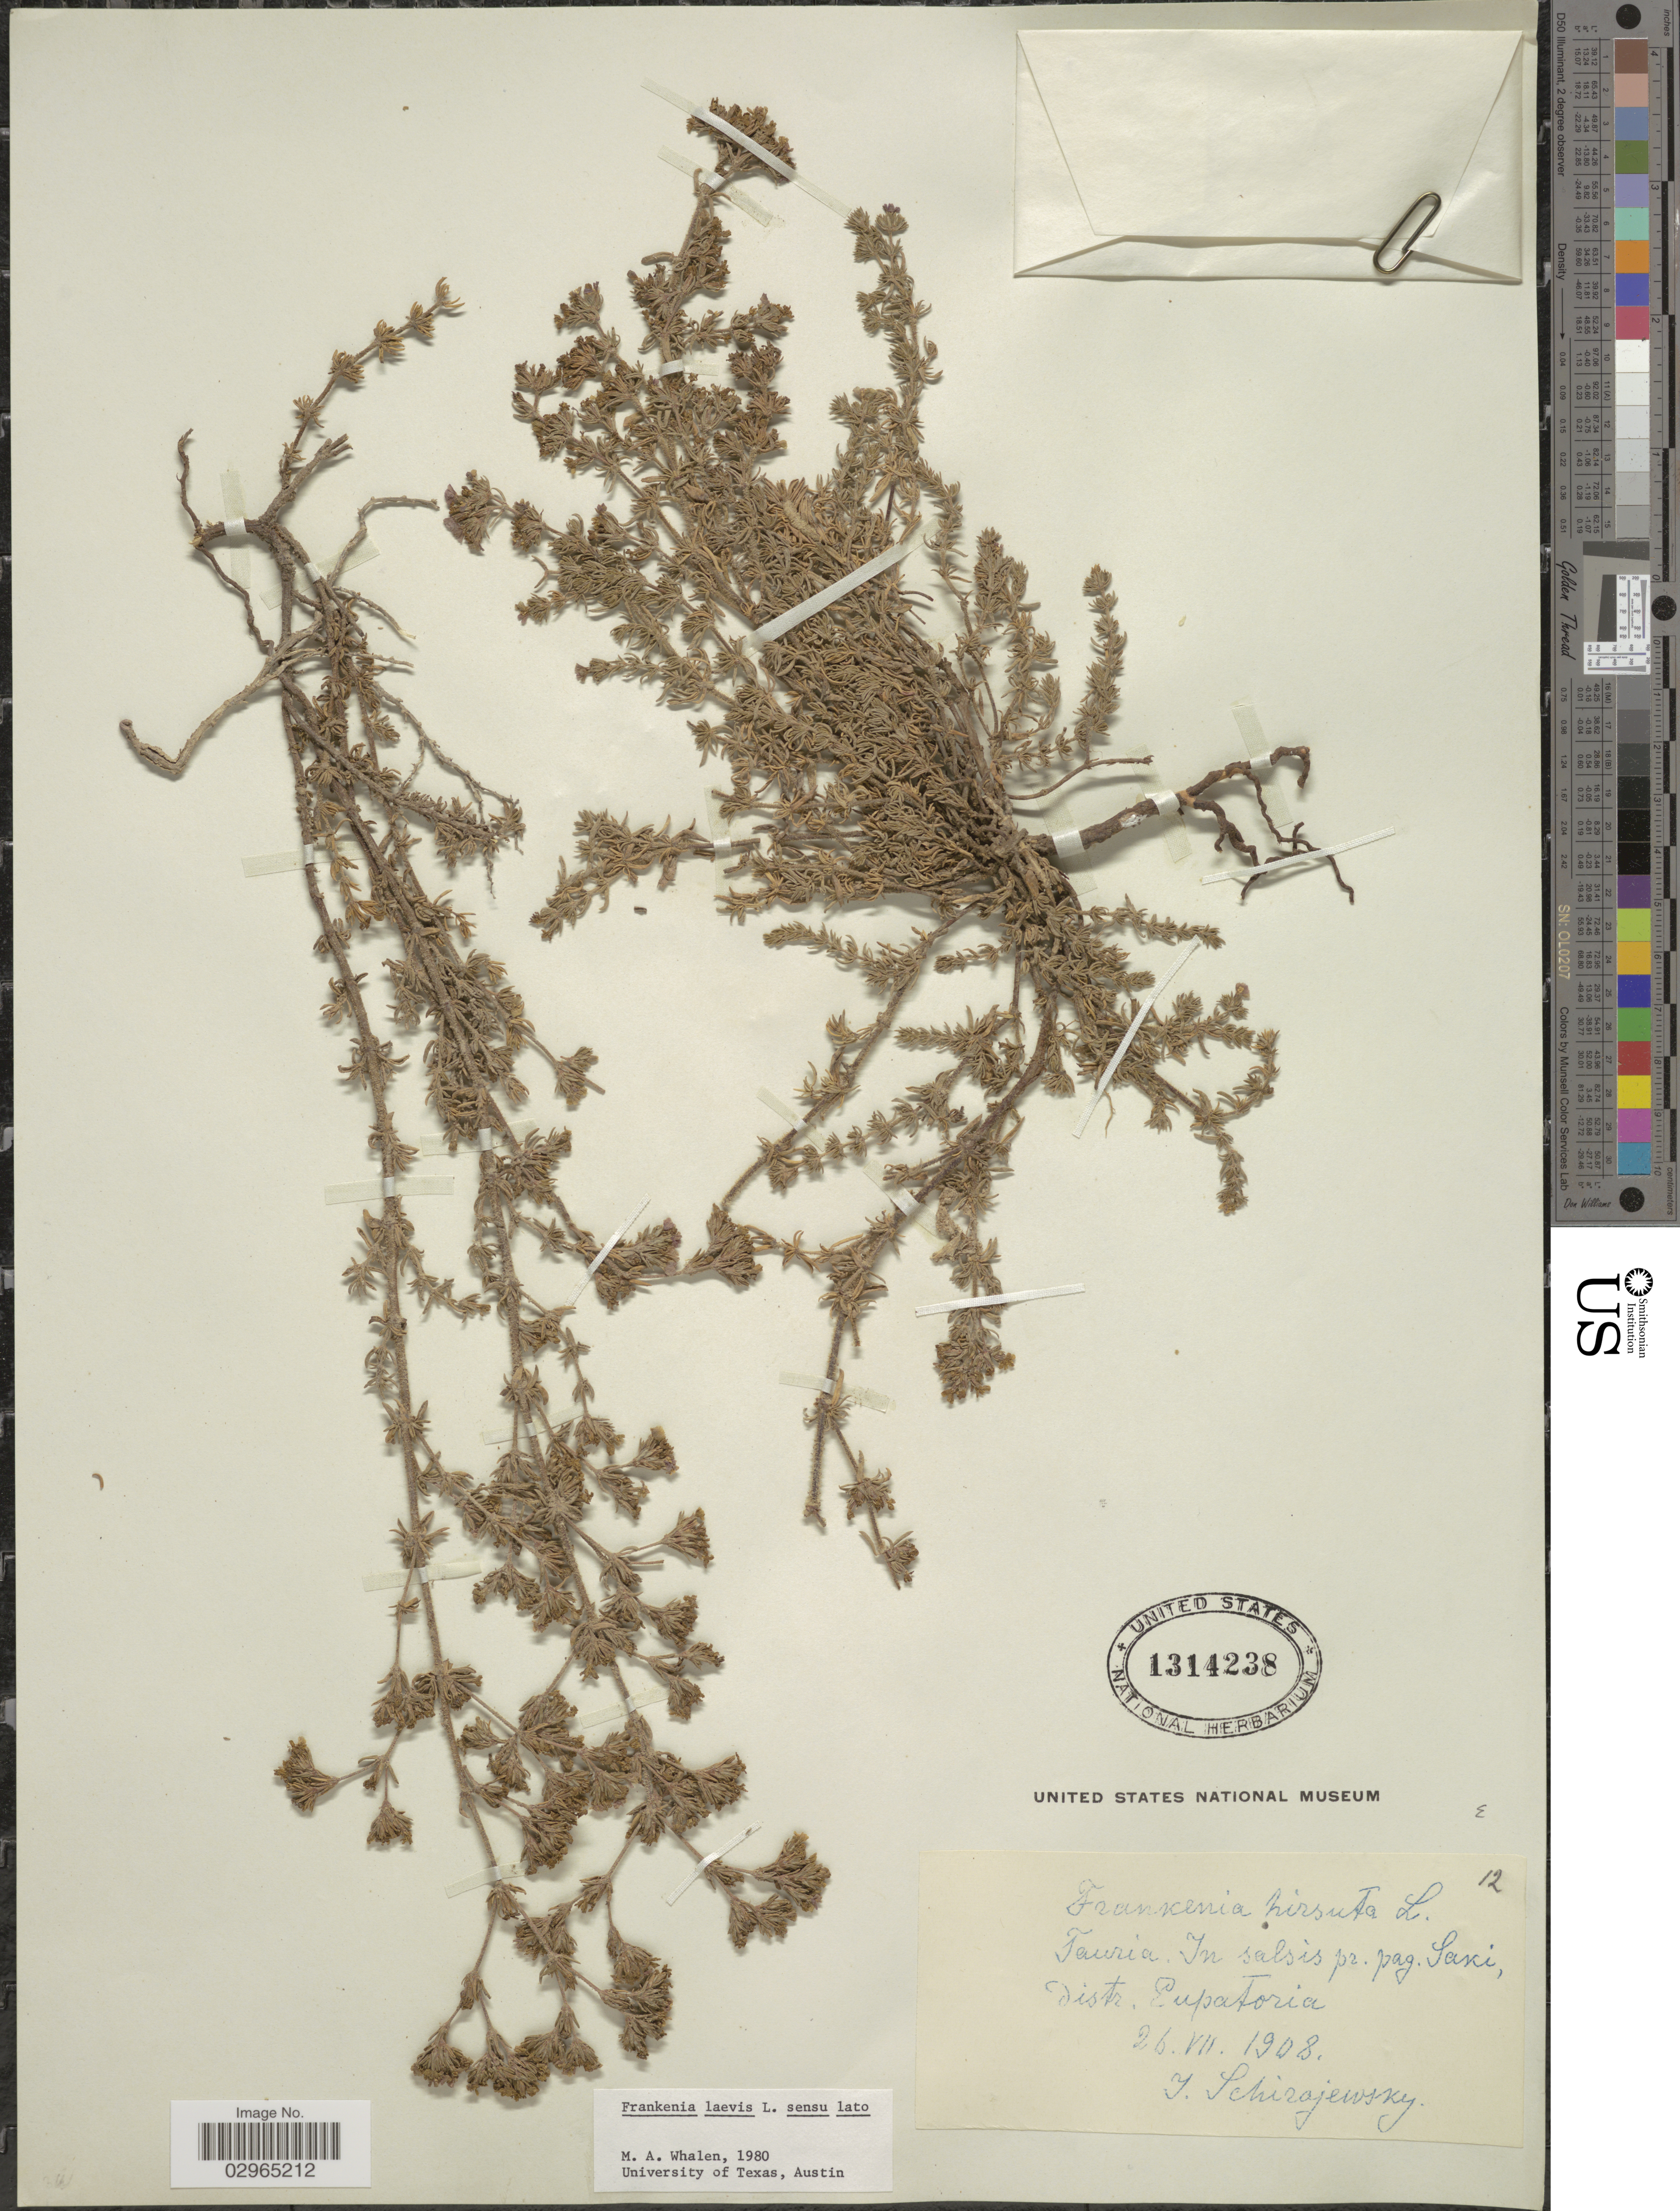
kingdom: Plantae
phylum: Tracheophyta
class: Magnoliopsida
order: Caryophyllales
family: Frankeniaceae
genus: Frankenia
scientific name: Frankenia laevis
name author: L.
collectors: I. Schiraevsky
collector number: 12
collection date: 1908-07-26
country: Ukraine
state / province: Crimea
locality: Tauria. In salsis pr. pag. Saki, distr. Eupatoria.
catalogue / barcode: US 1314238